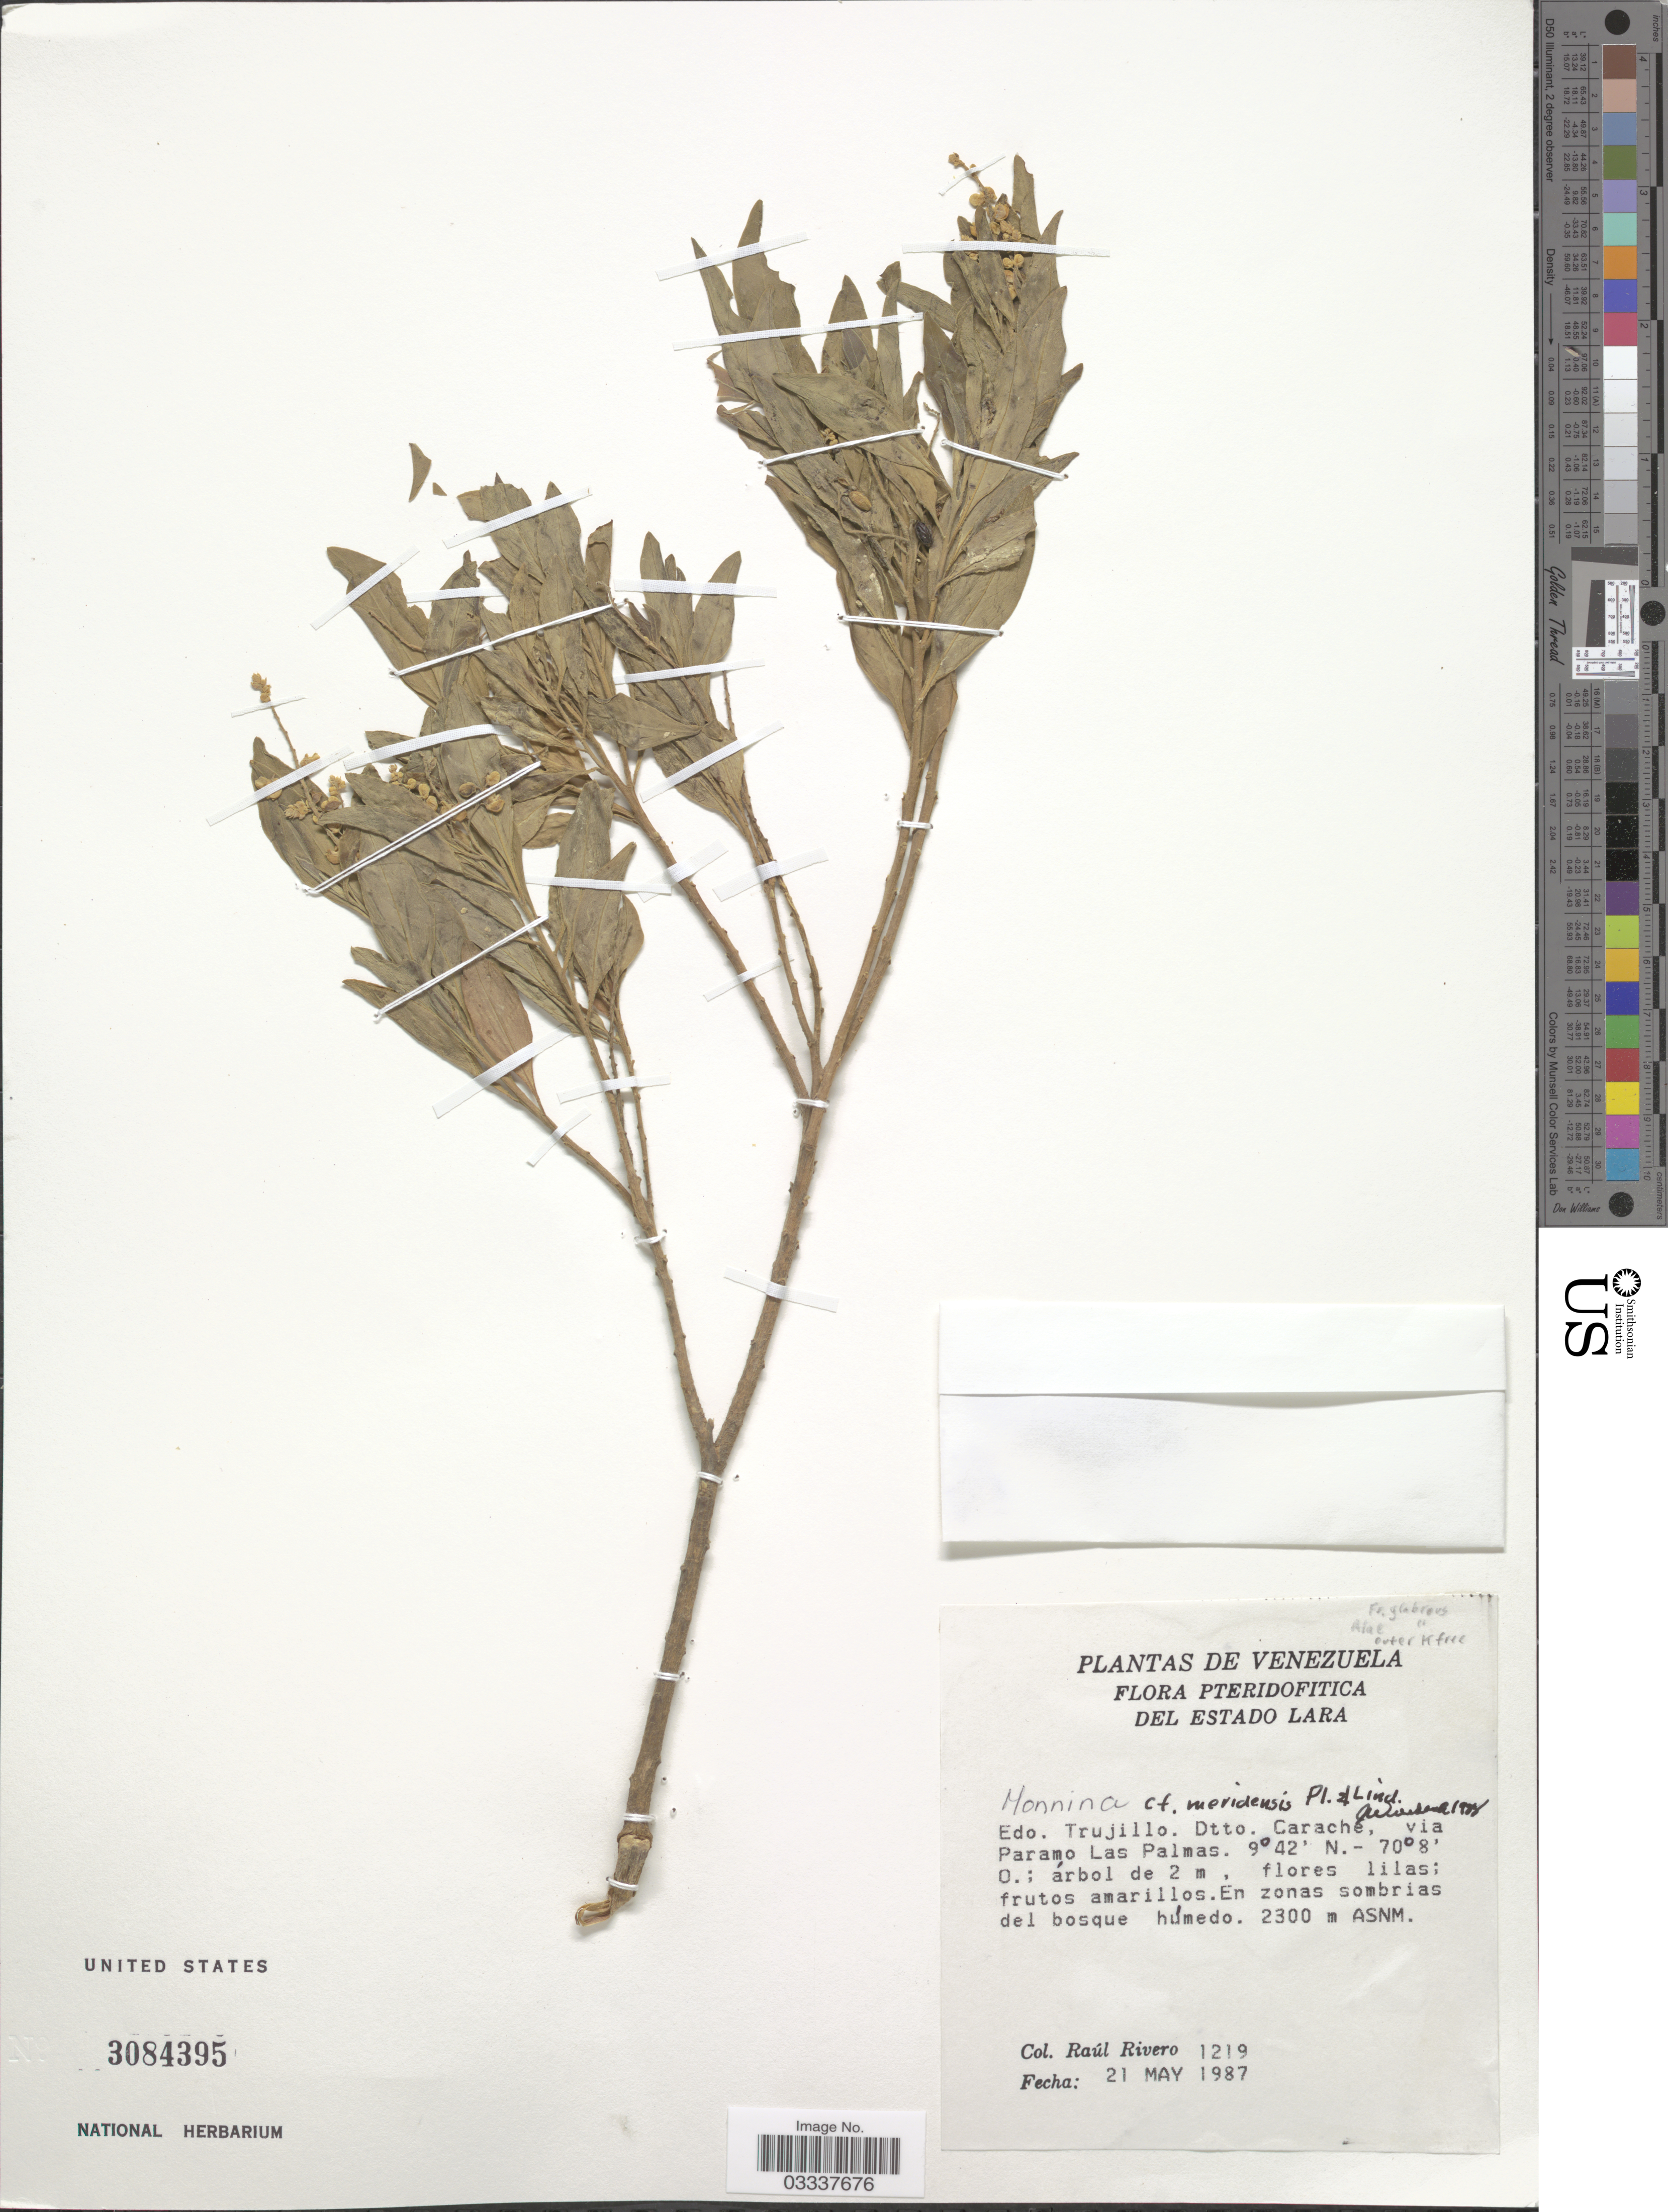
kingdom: Plantae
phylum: Tracheophyta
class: Magnoliopsida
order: Fabales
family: Polygalaceae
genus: Monnina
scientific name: Monnina meridensis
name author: Planch. & B.L. Linden ex Wedd.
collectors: R. Rivero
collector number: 1219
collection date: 1987-05-21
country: Venezuela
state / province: Trujillo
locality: Dtto. Carache, via Paramo Las Palmas.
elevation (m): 2300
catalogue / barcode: US 3084395